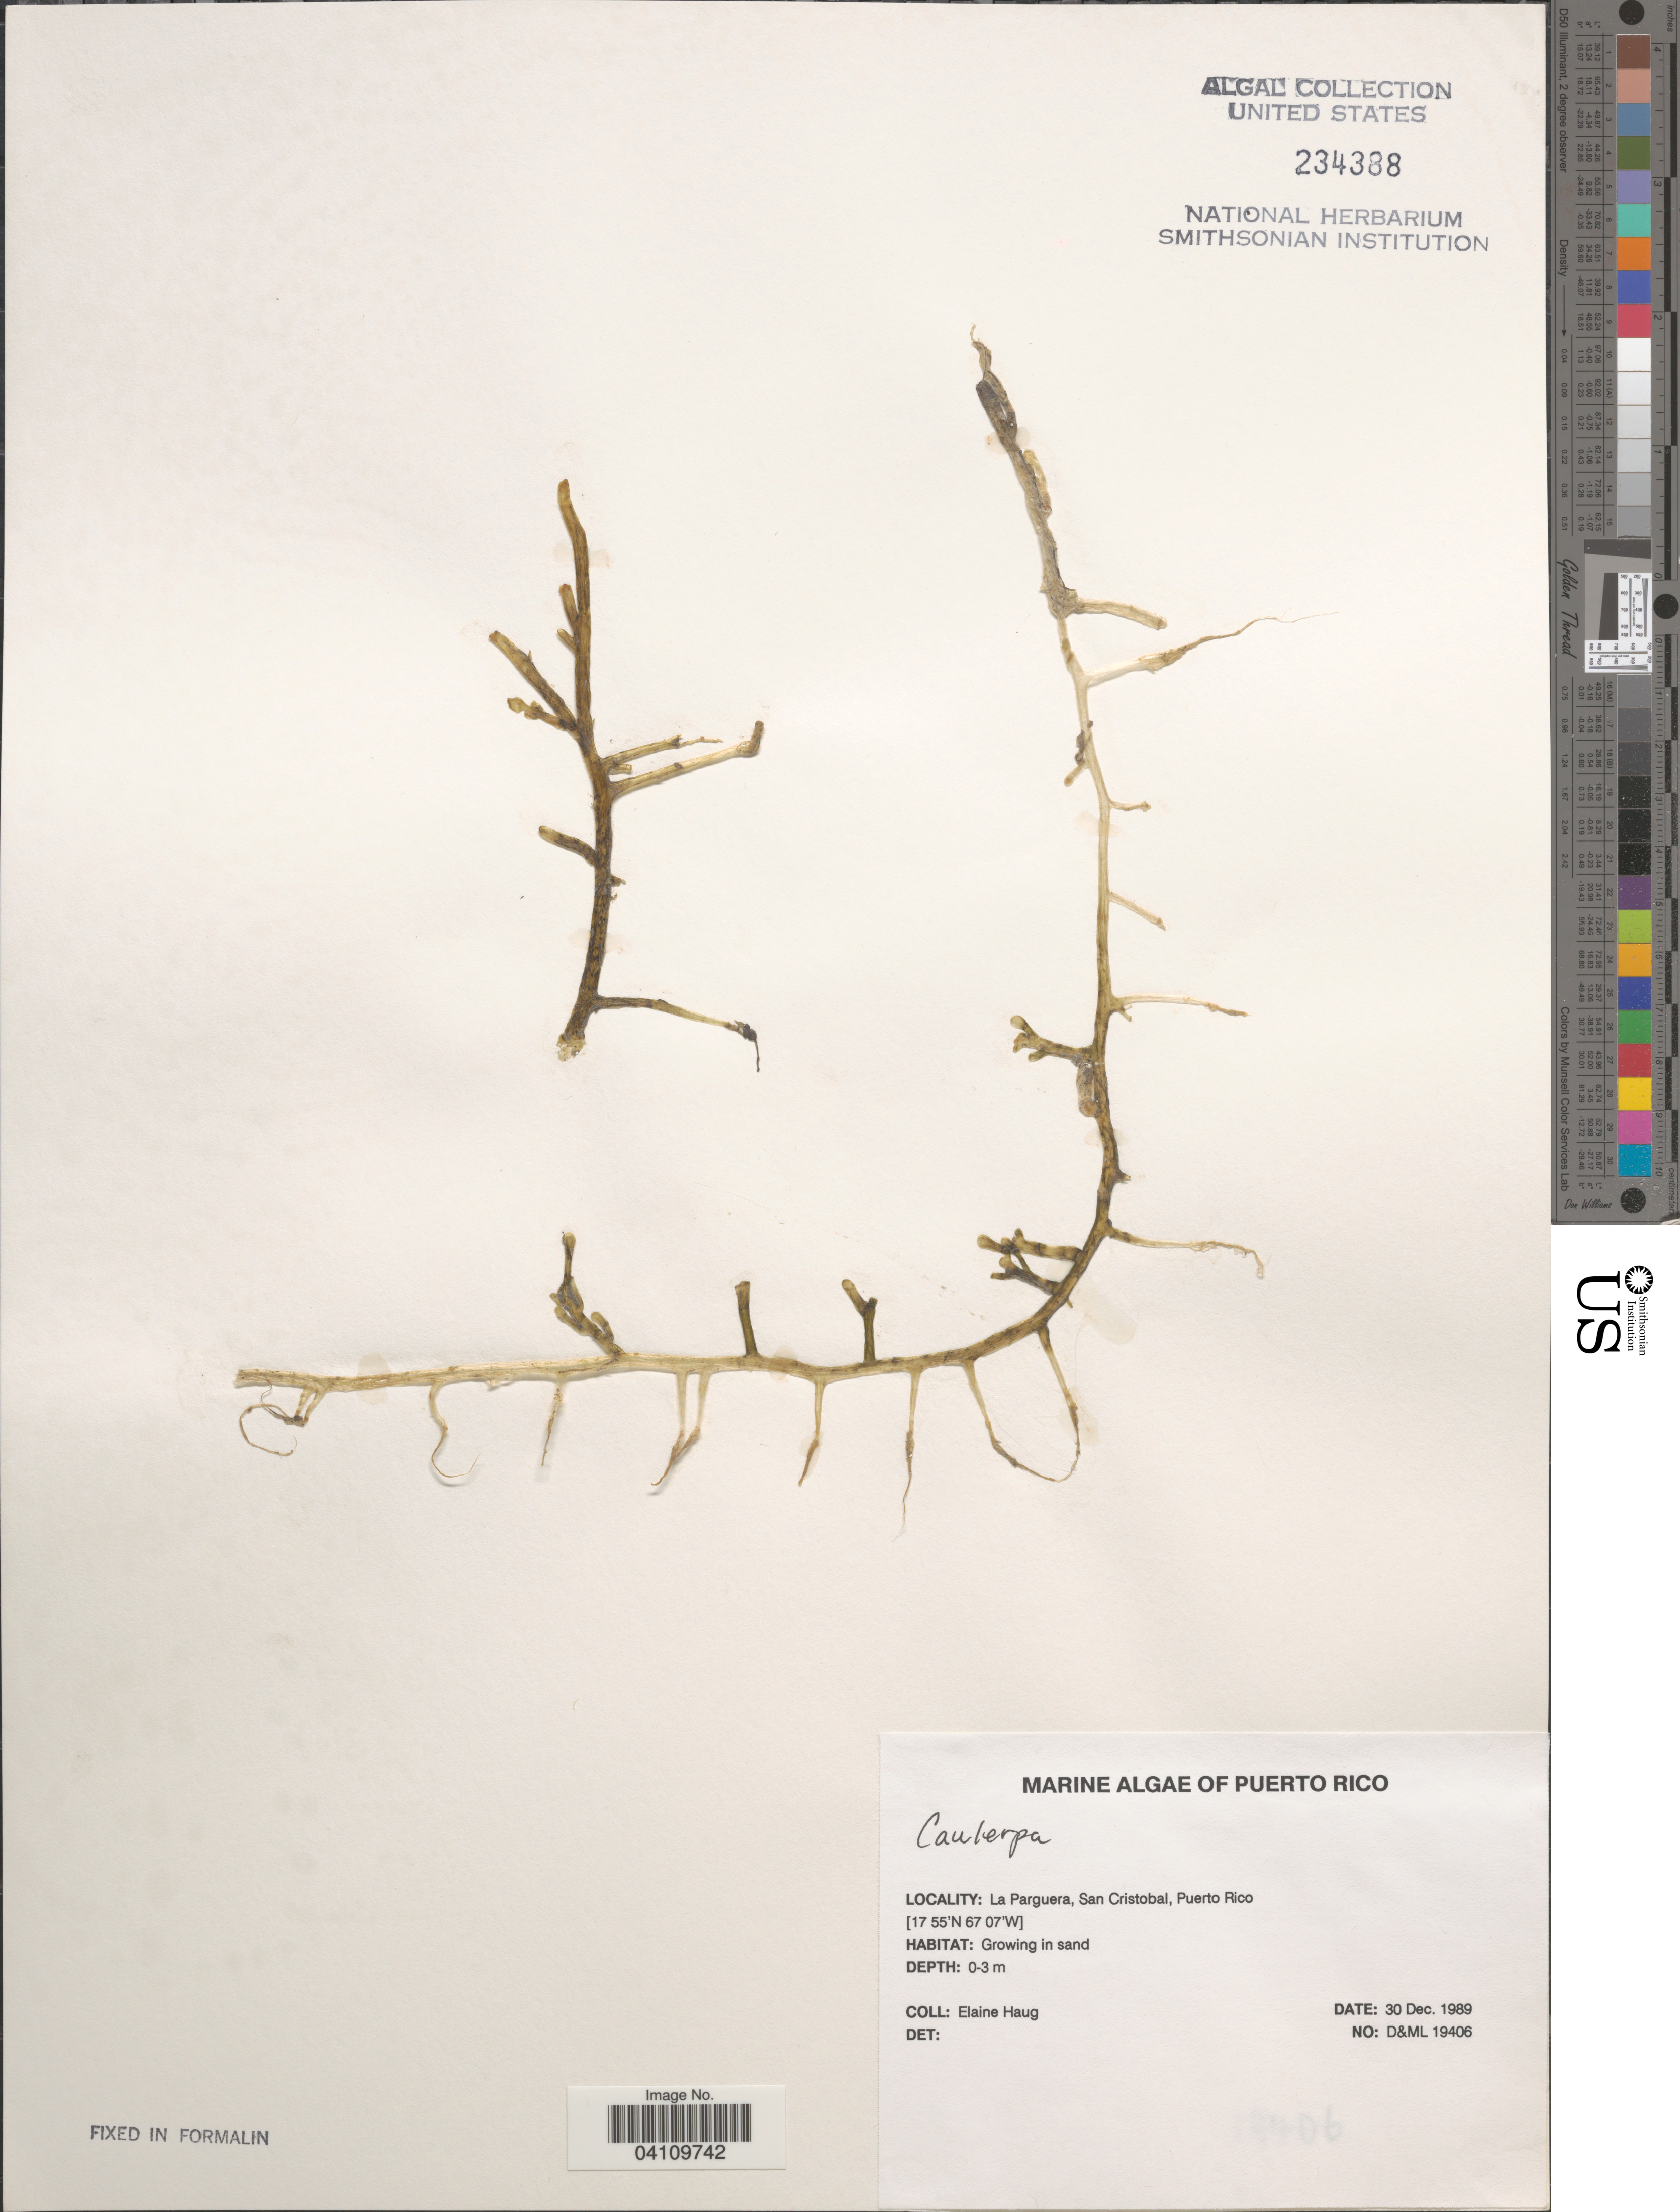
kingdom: Plantae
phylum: Chlorophyta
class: Ulvophyceae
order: Bryopsidales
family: Caulerpaceae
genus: Caulerpa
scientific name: Caulerpa sp.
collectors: E. Haug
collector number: D&ML 19406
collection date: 1989-12-30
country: Puerto Rico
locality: La Parguera, San Cristobal.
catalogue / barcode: US 234388